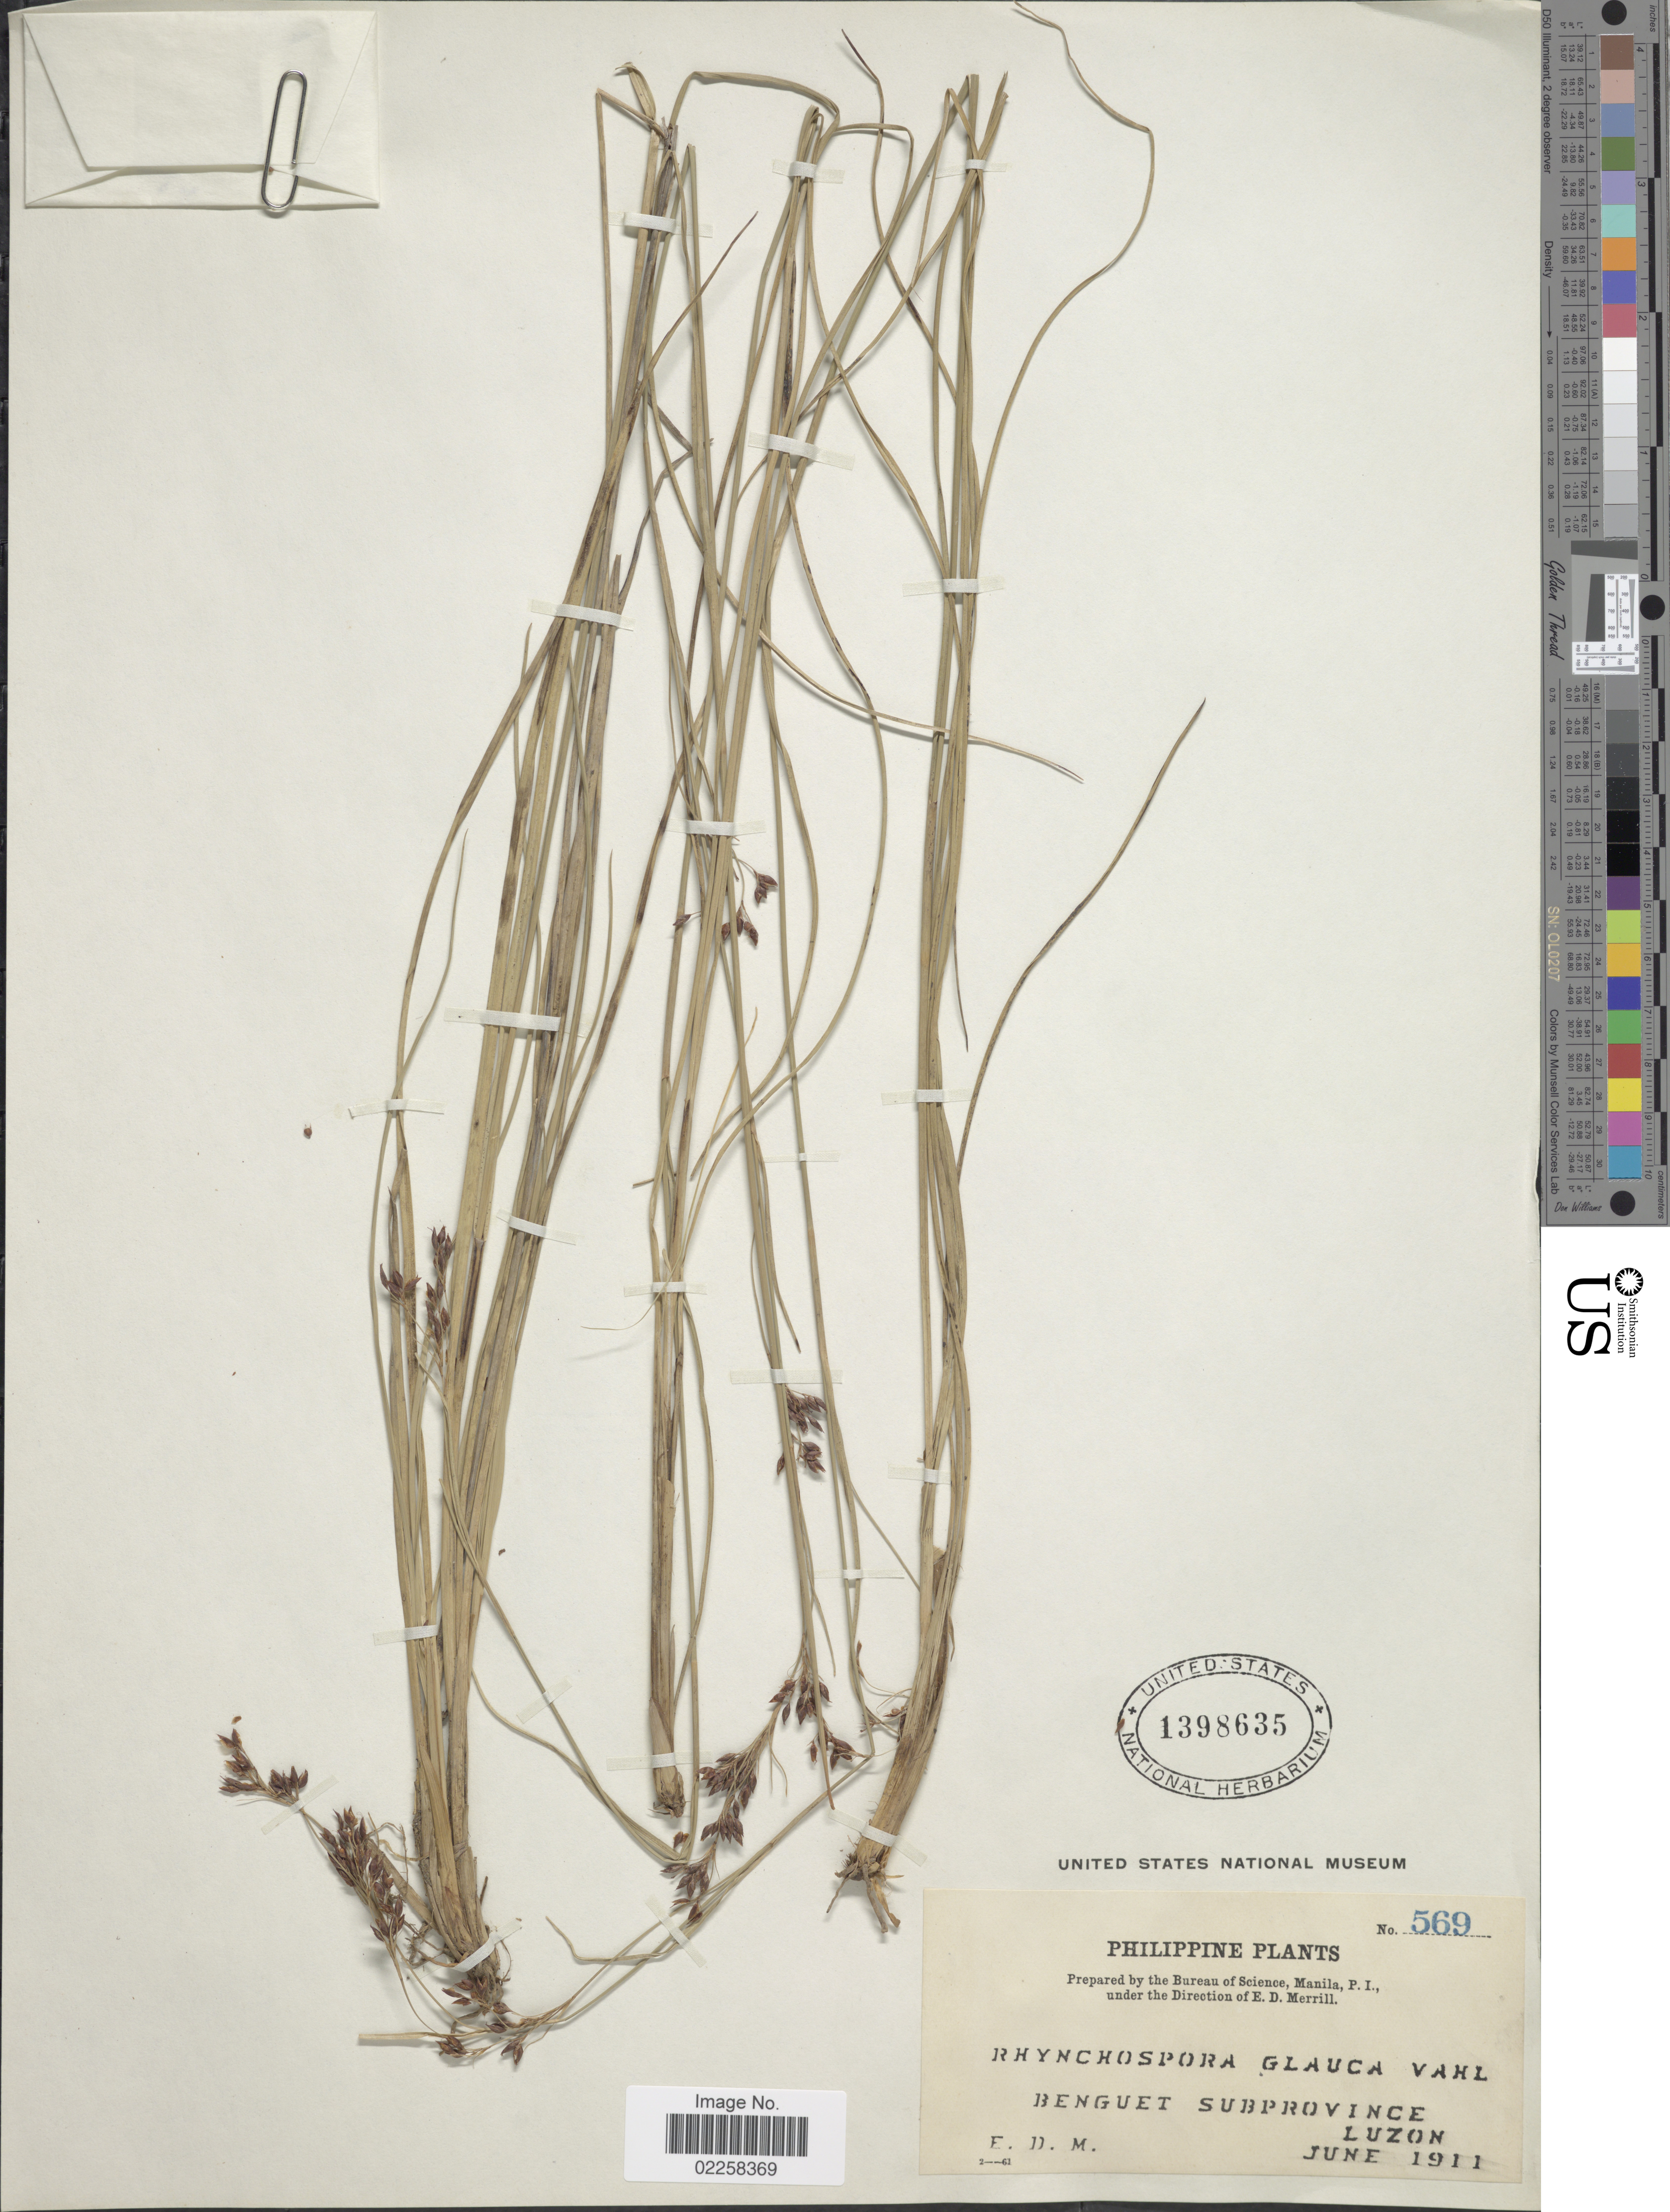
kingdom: Plantae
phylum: Tracheophyta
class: Liliopsida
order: Poales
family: Cyperaceae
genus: Rhynchospora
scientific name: Rhynchospora rugosa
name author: (Vahl) Gale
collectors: E. D. Merrill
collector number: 569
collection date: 1911-06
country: Philippines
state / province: Cordillera (Administrative Region)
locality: Benguet Subprovince, Luzon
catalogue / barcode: US 1398635